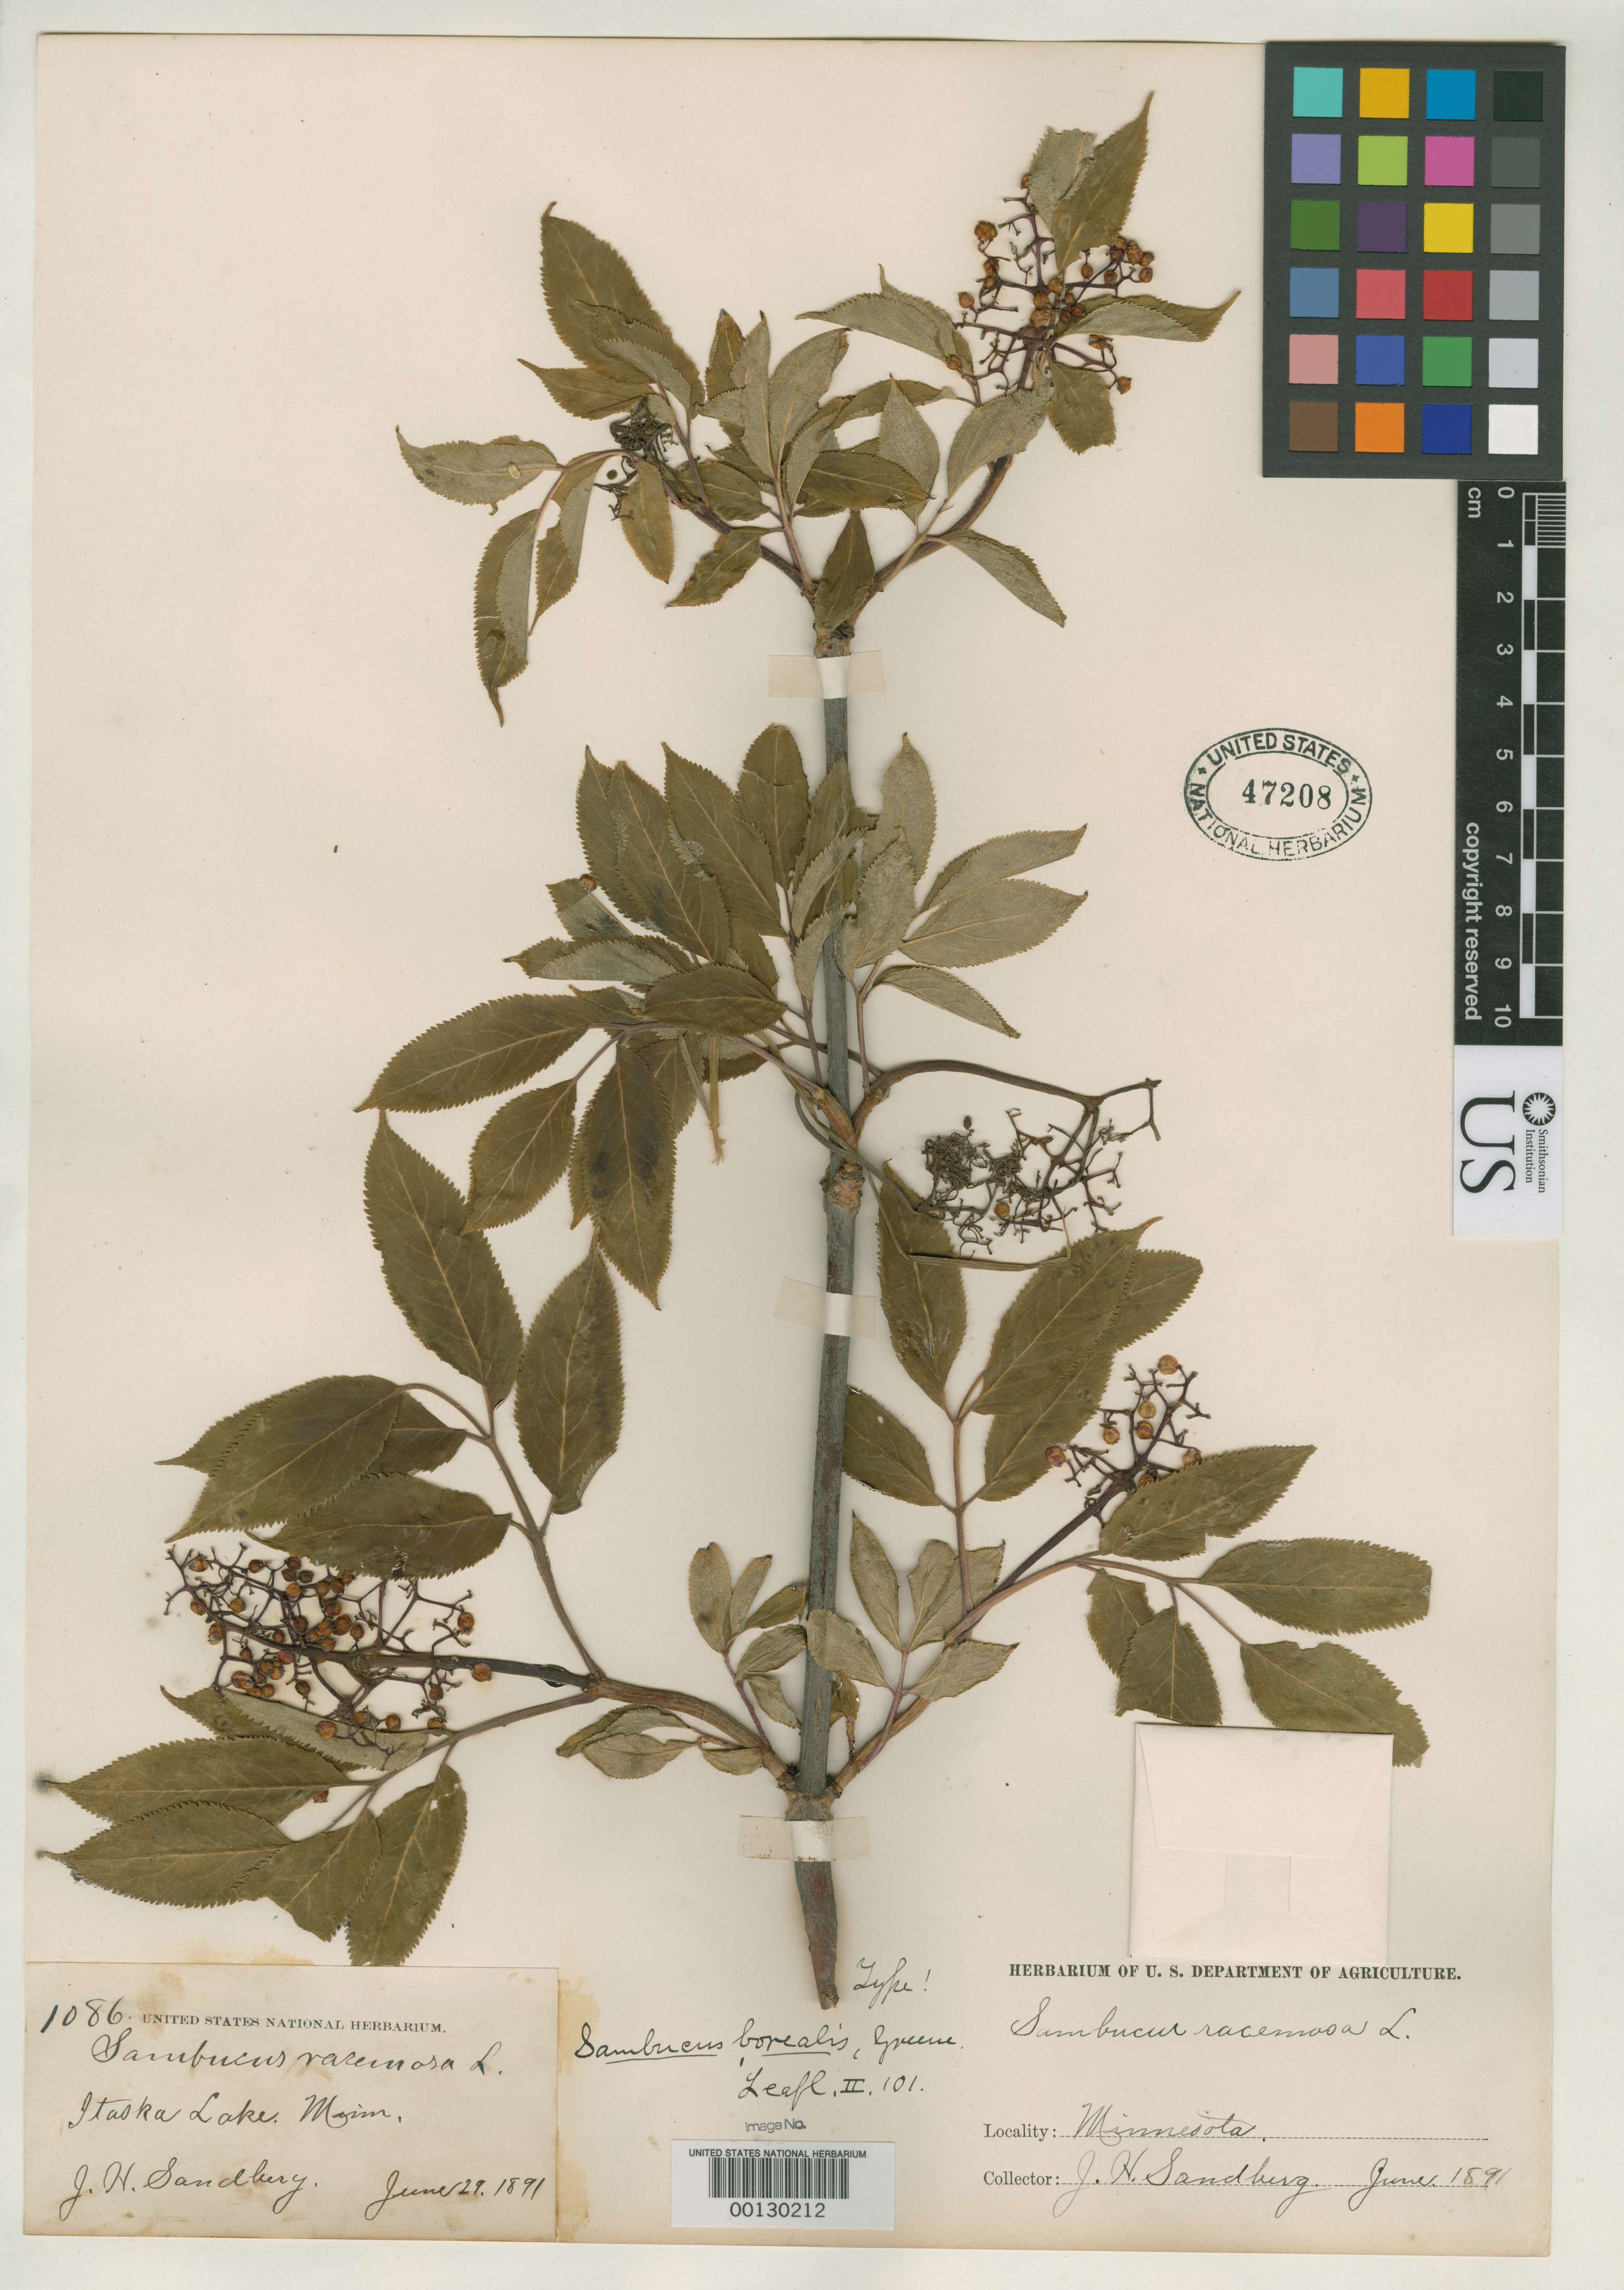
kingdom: Plantae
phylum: Tracheophyta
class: Magnoliopsida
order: Dipsacales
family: Viburnaceae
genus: Sambucus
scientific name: Sambucus borealis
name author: Greene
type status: Holotype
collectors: J. H. Sandberg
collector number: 1086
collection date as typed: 29 Jun 1891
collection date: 1891-06-29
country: United States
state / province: Minnesota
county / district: Clearwater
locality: Itaska Lake.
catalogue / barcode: US 47208